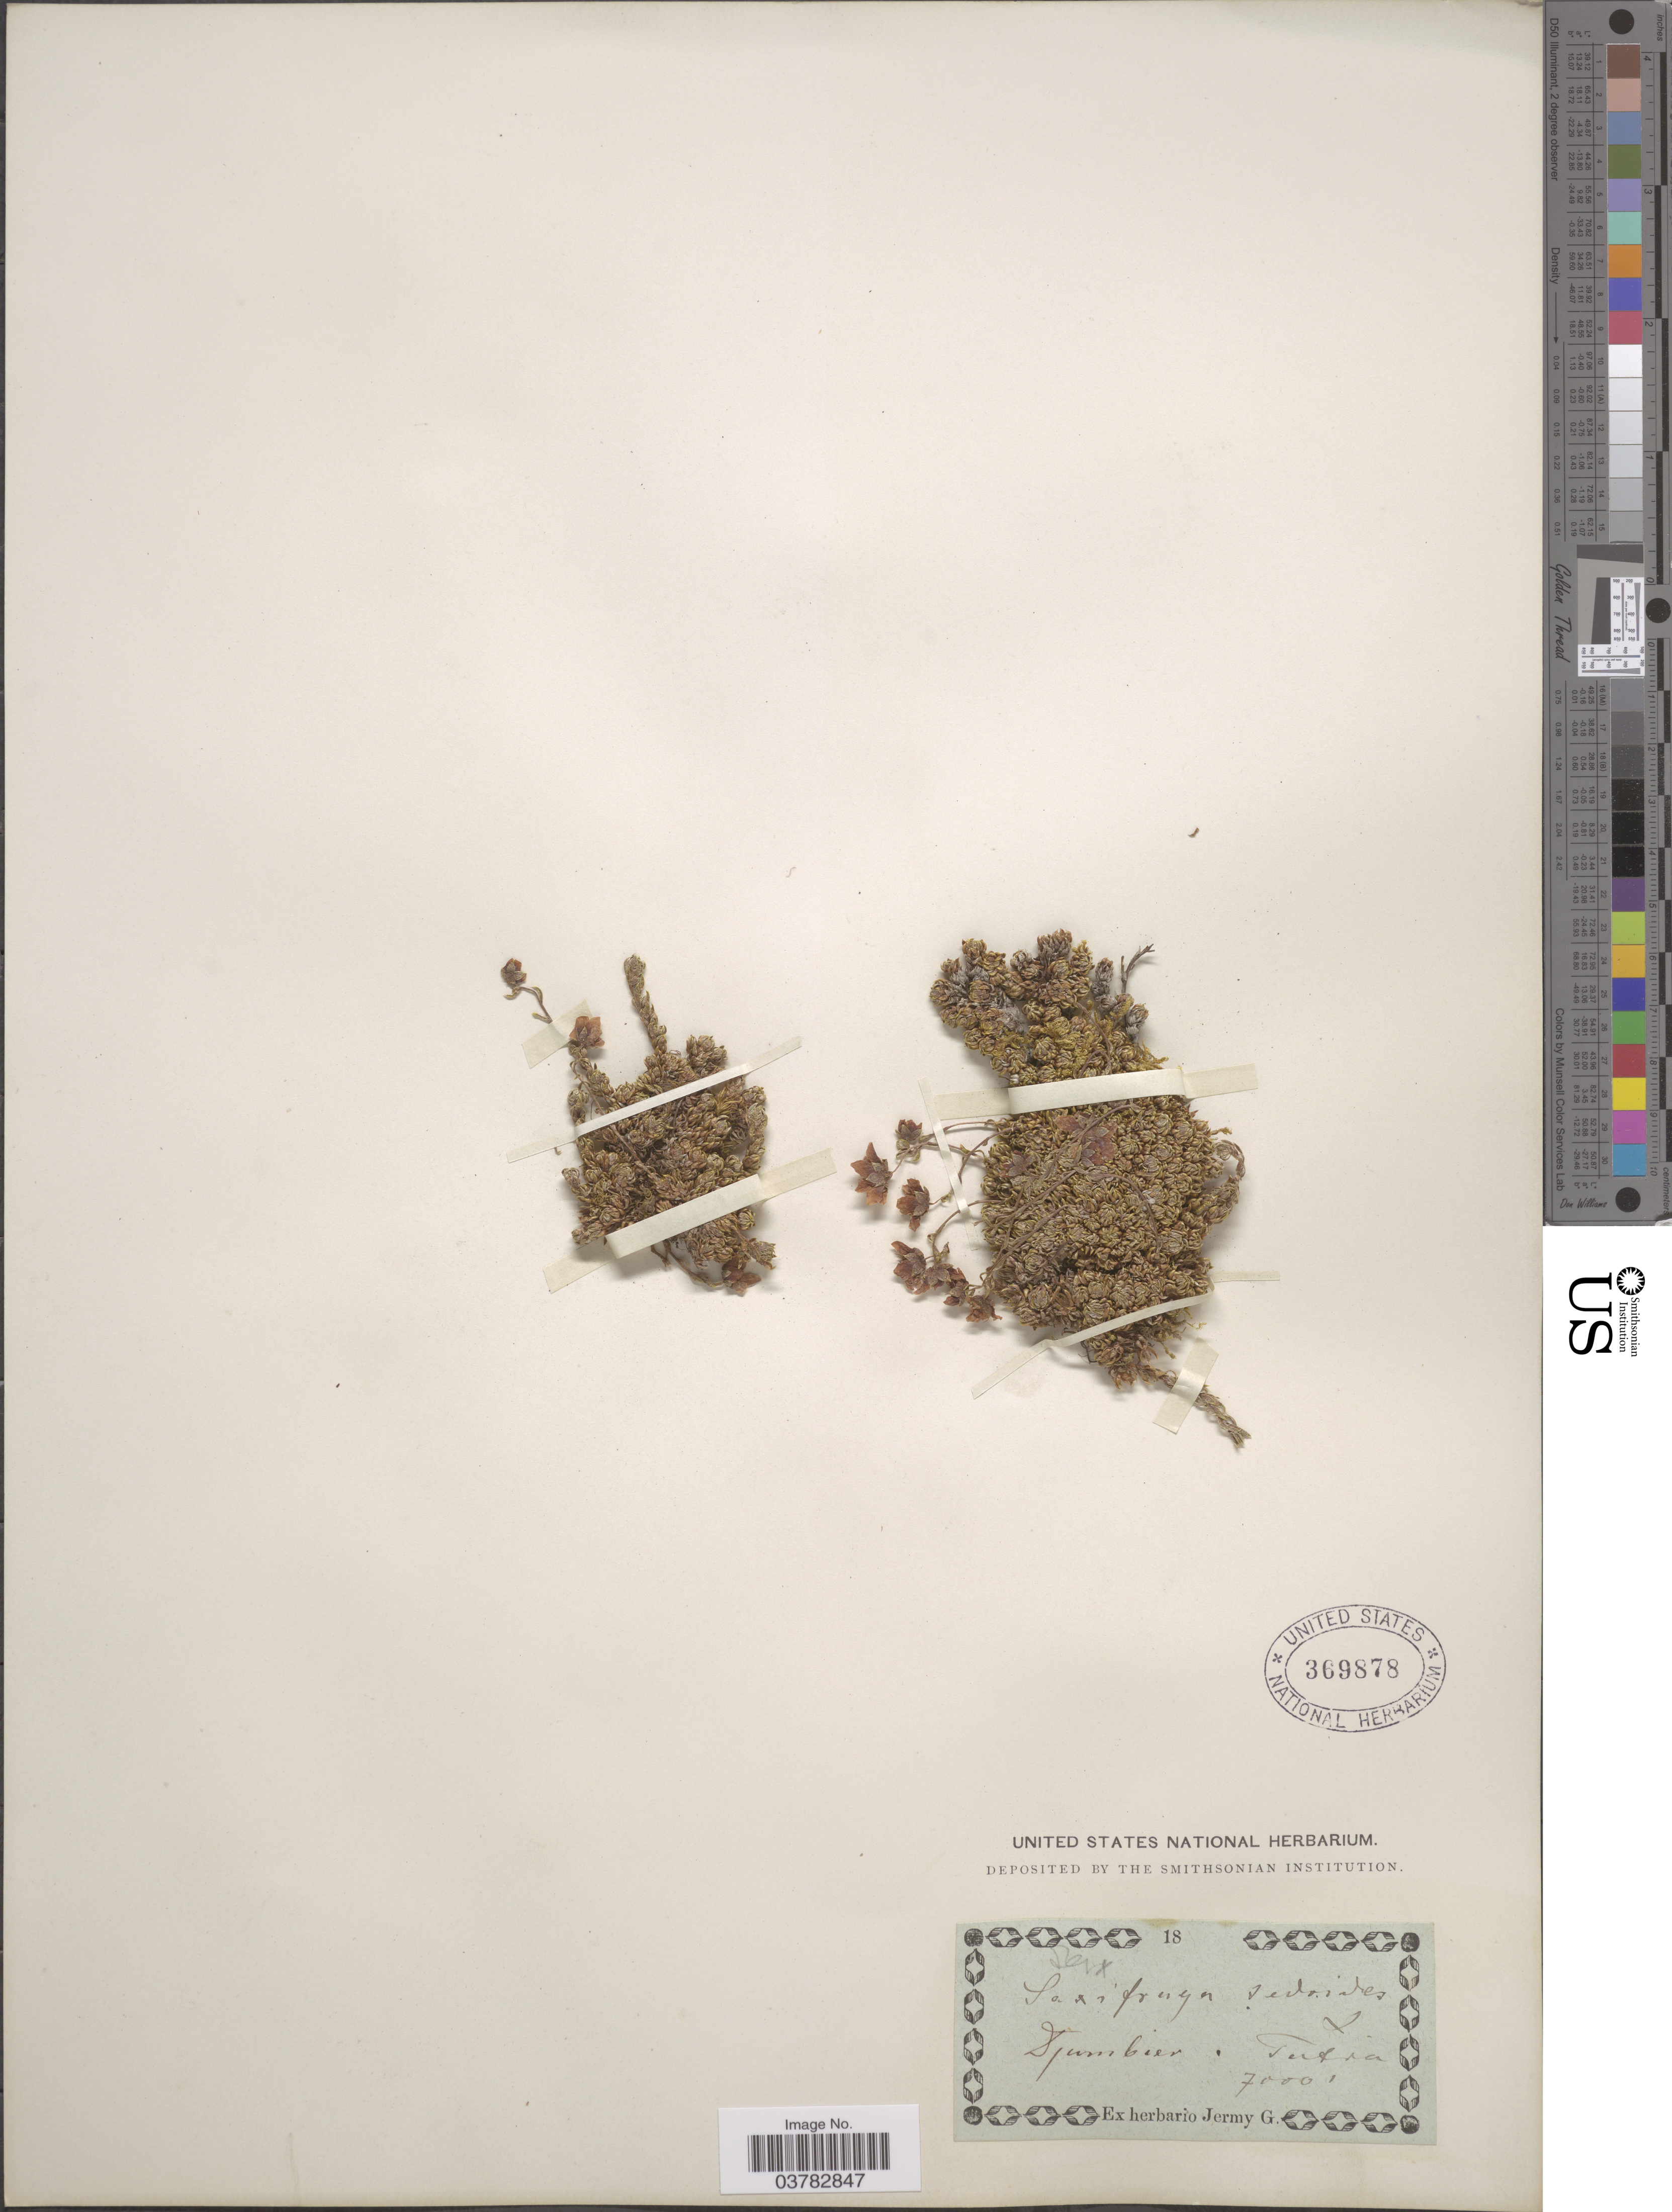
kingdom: Plantae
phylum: Tracheophyta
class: Magnoliopsida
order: Saxifragales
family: Saxifragaceae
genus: Saxifraga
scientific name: Saxifraga sedoides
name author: L.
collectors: ex herb. G. Jermy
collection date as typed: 18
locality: Djumbier [interpreted]. Tatra.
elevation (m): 2134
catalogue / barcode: US 369878